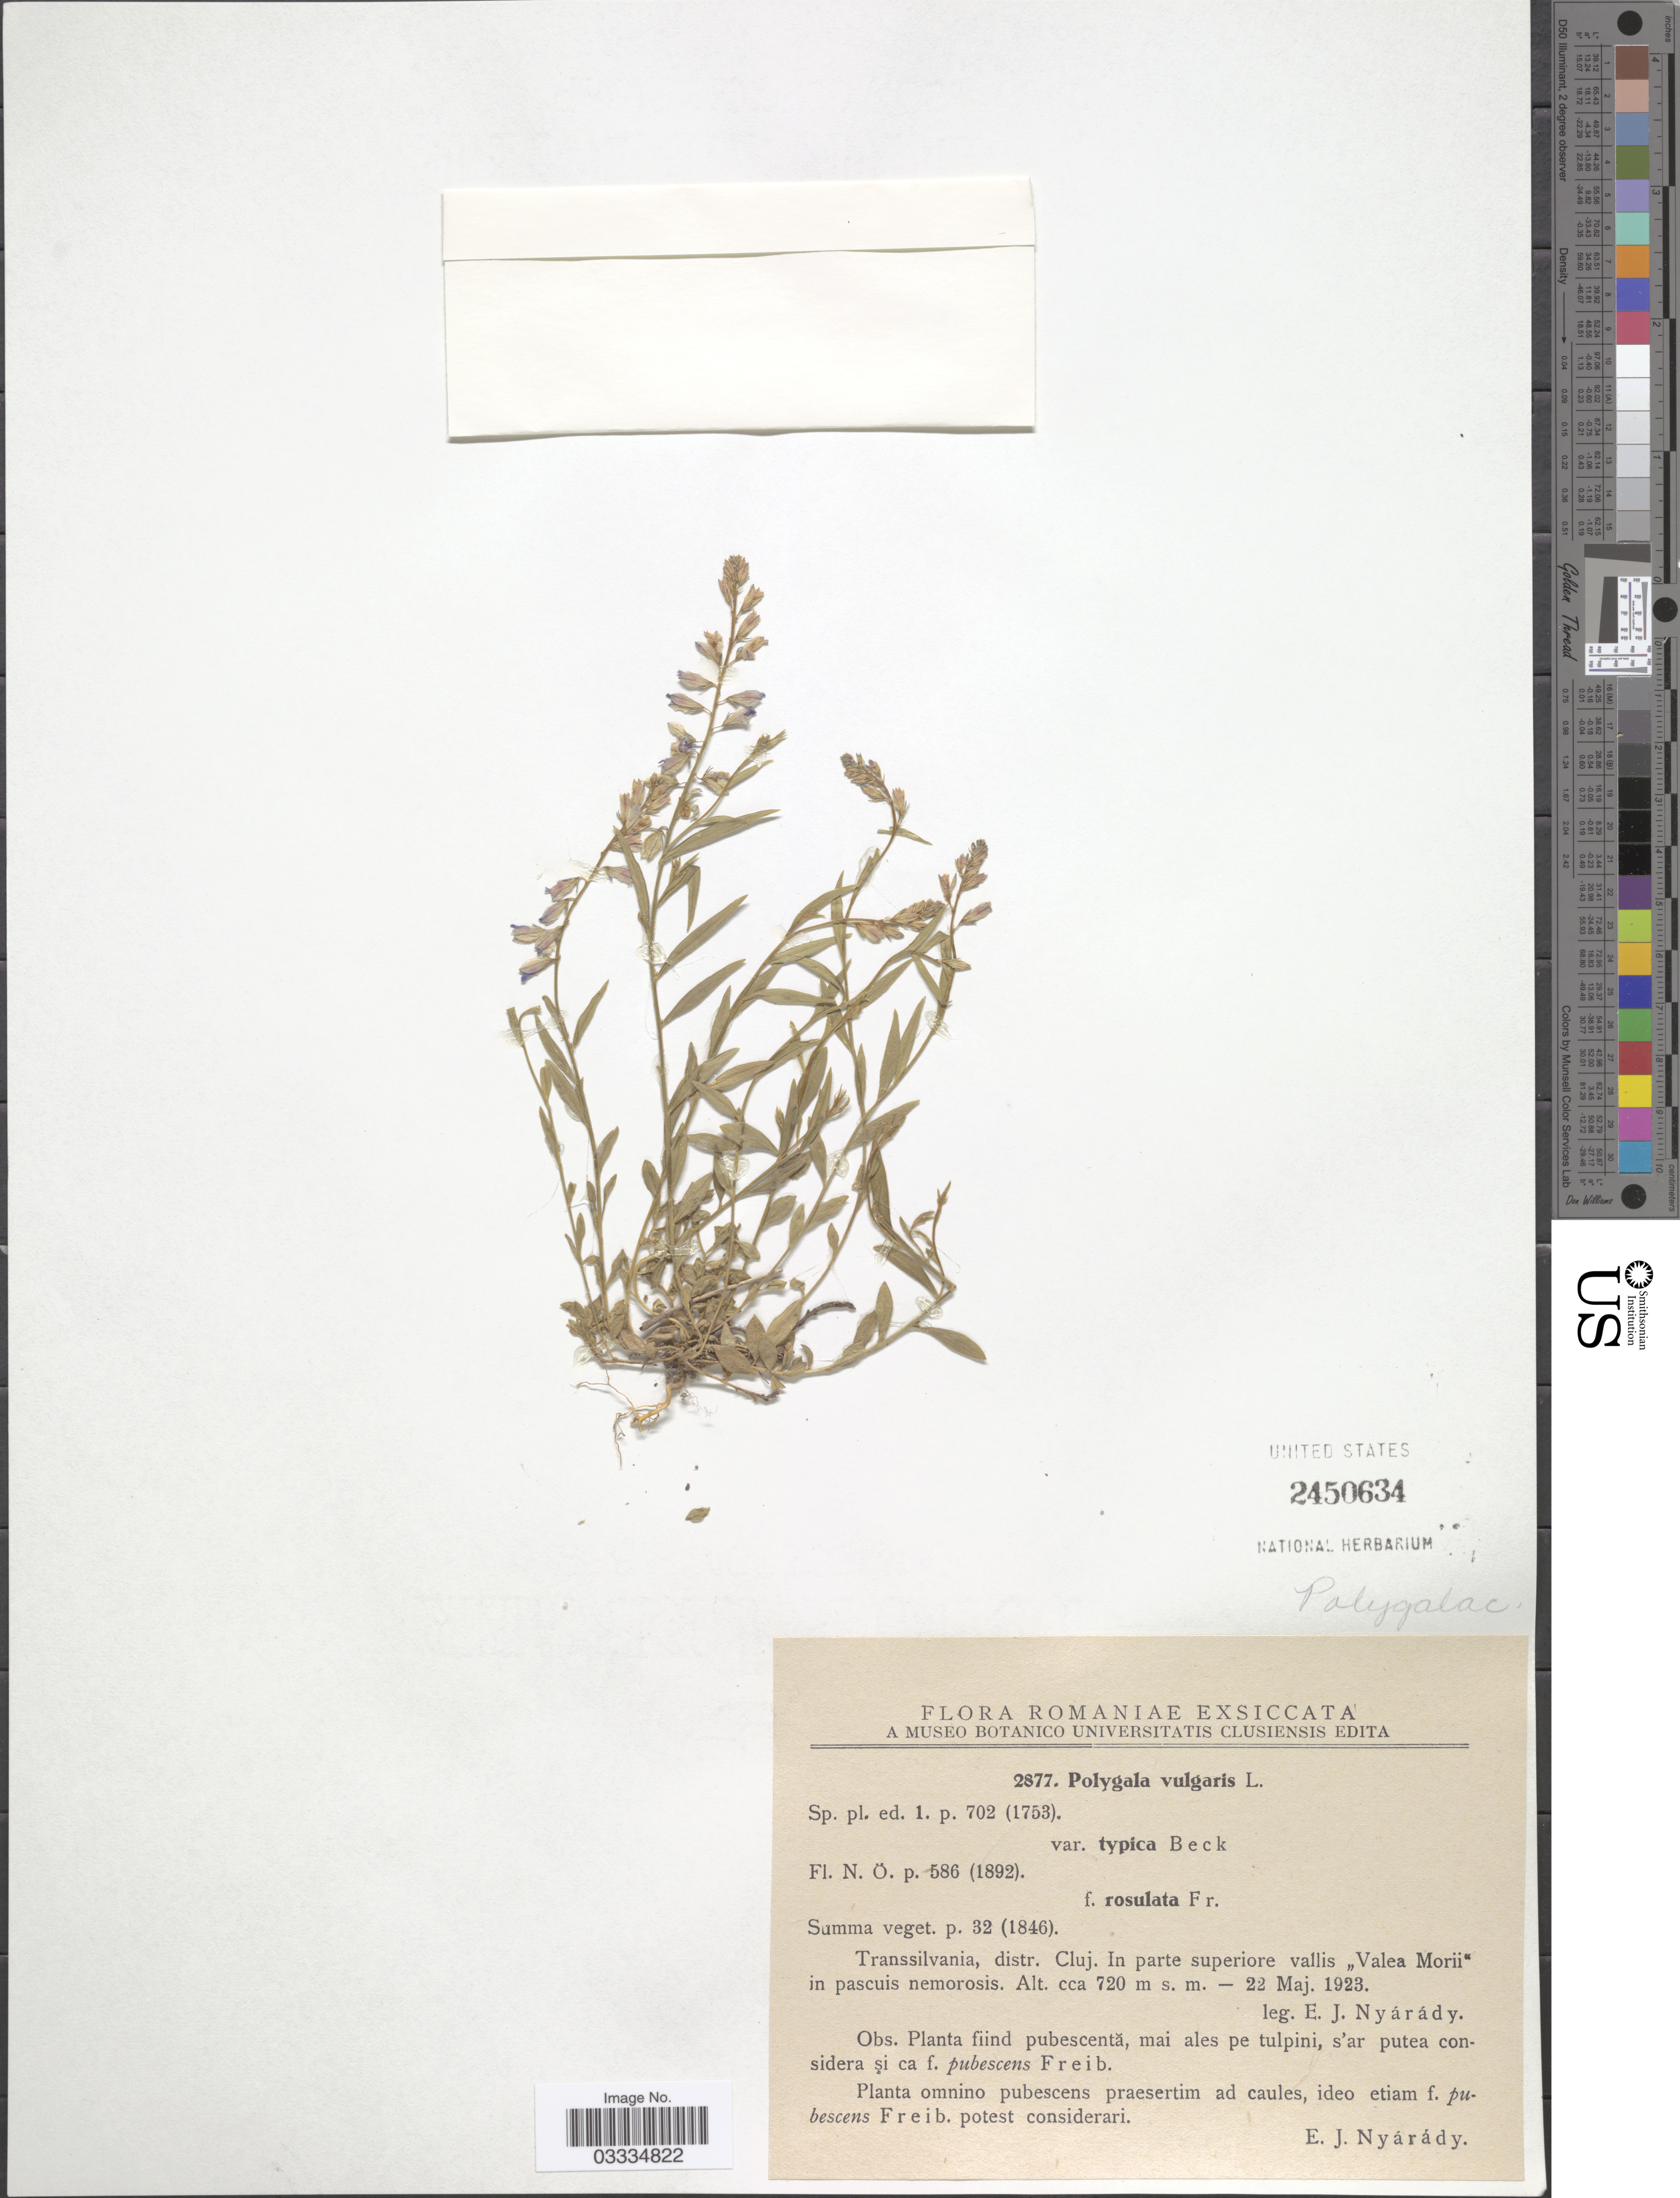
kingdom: Plantae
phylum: Tracheophyta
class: Magnoliopsida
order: Fabales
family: Polygalaceae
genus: Polygala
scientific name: Polygala vulgaris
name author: L.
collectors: E. Nyárády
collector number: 2877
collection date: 1923-05-22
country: Romania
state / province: Cluj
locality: Transsilvania, distr. Cluj. In parte superiore vallis "Valea Morii" in pascuis nemorosis.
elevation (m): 720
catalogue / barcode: US 2450634